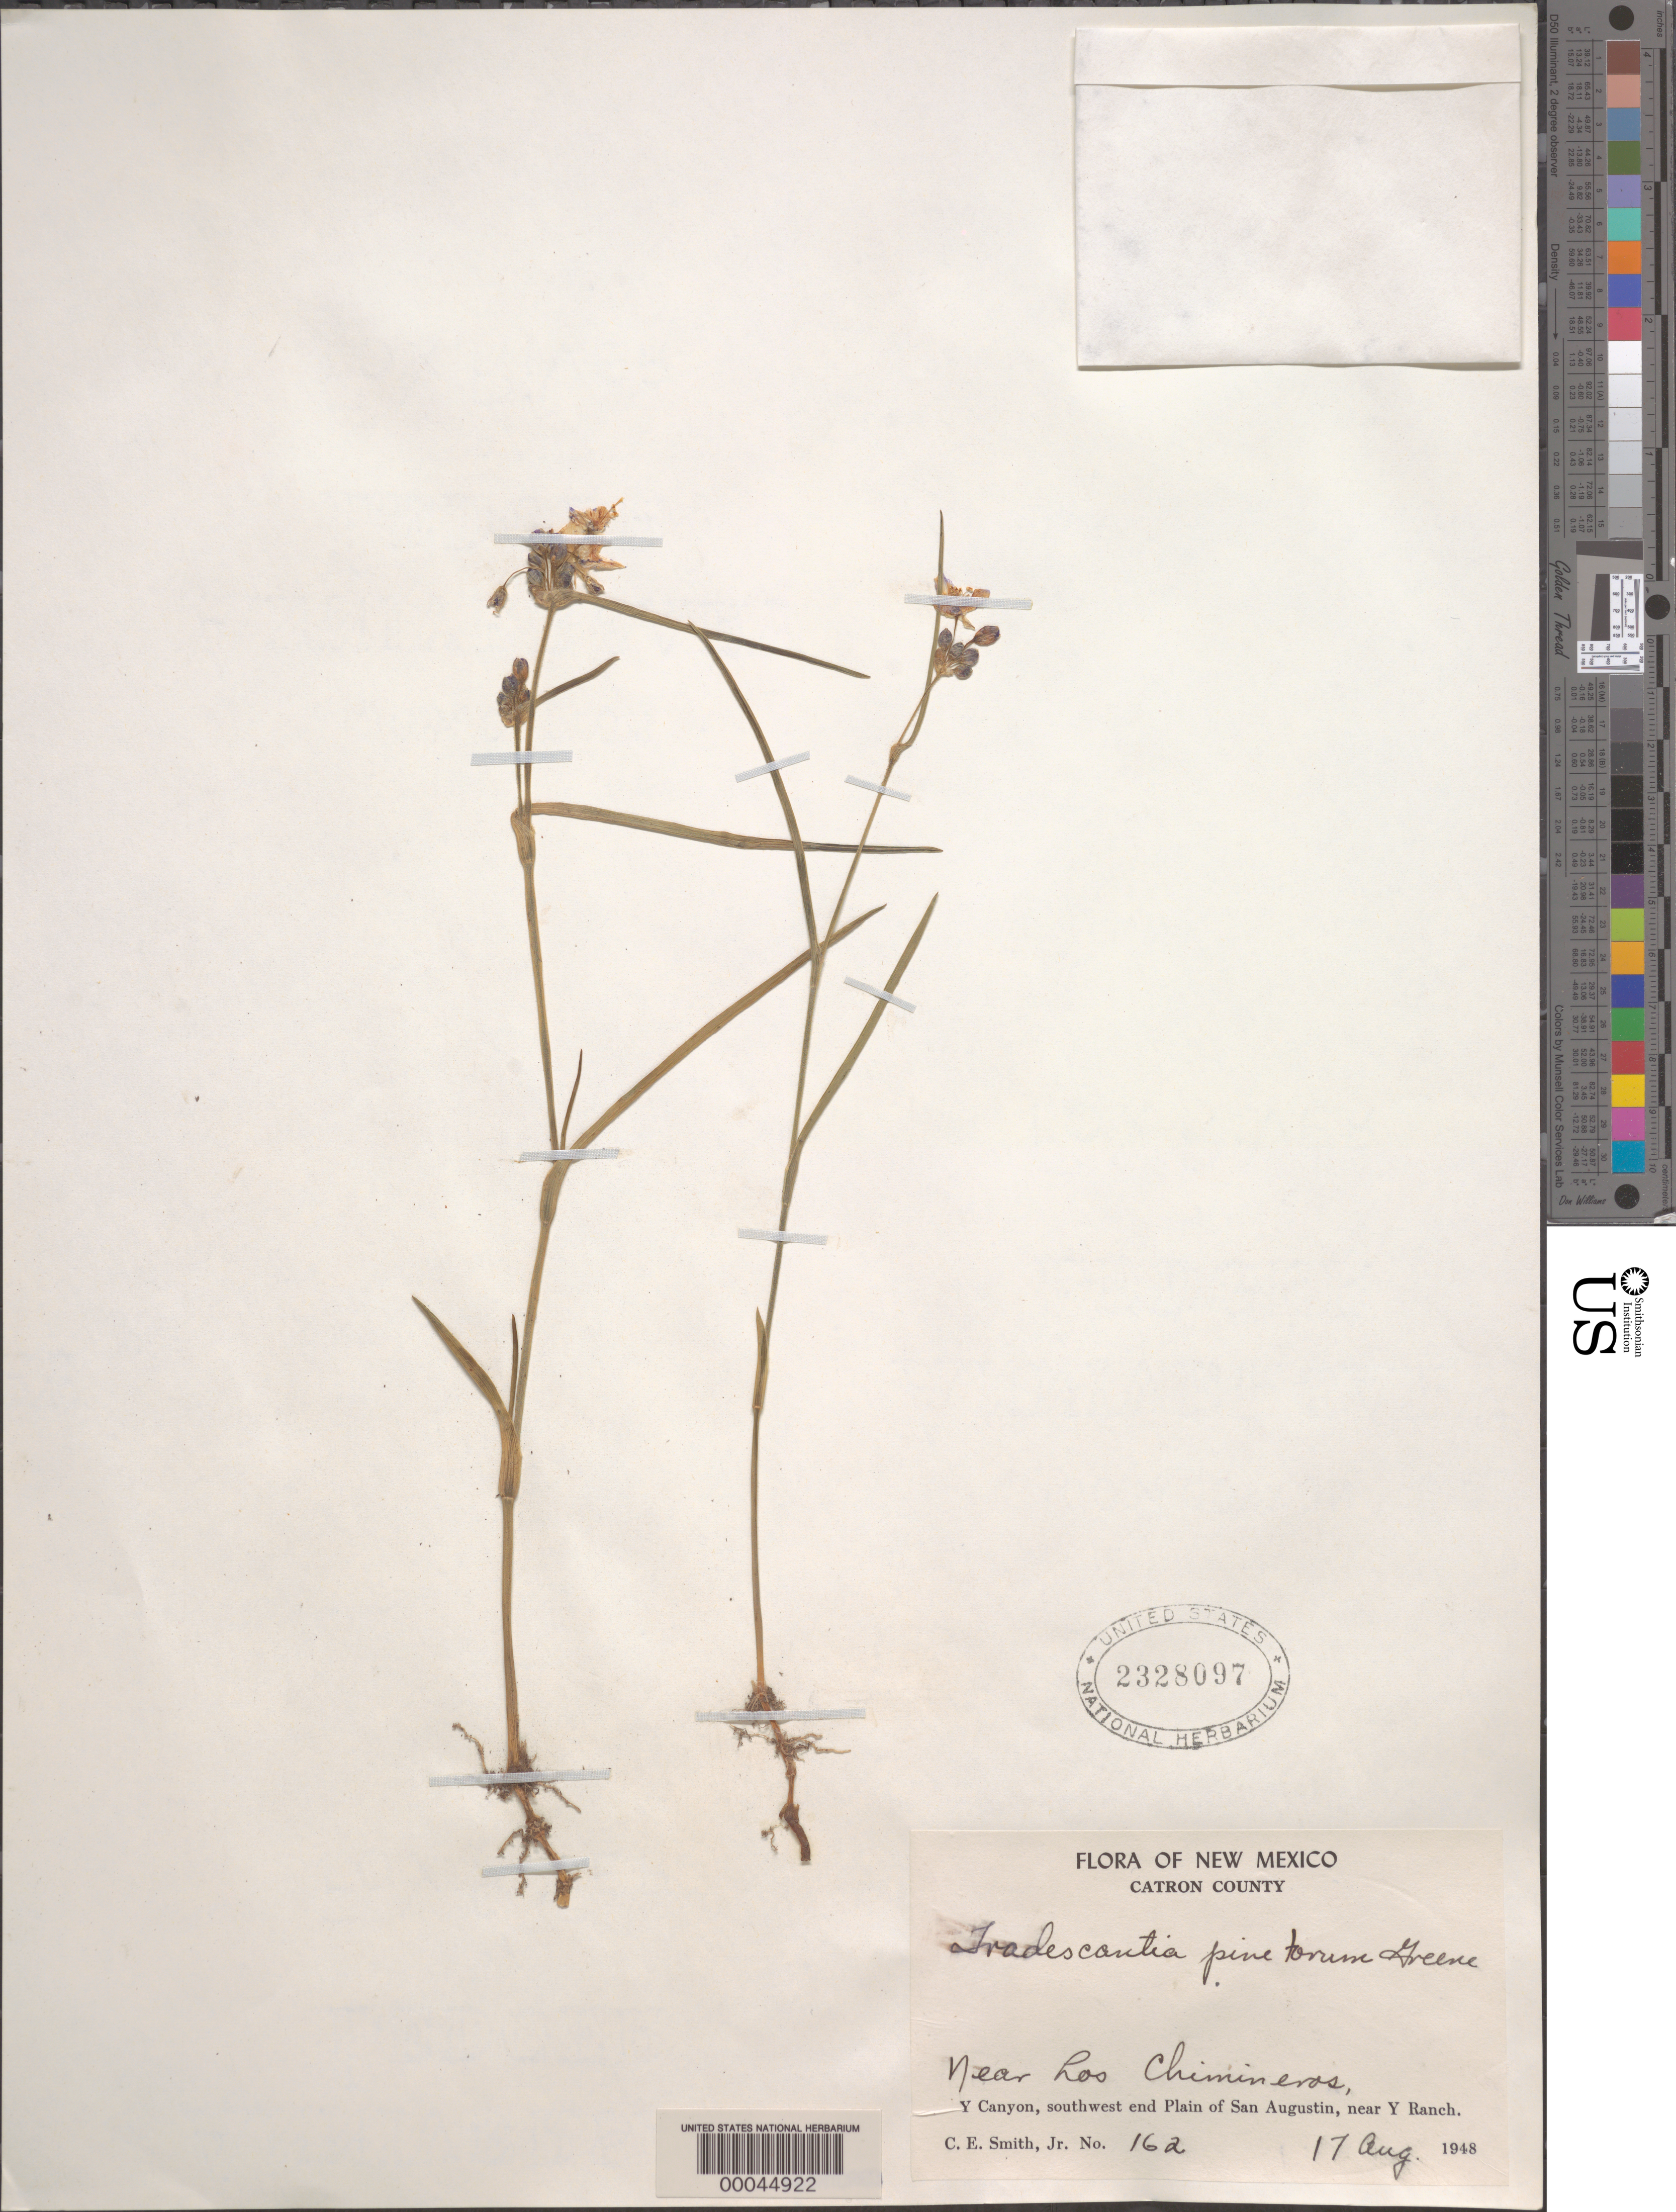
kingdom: Plantae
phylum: Tracheophyta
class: Liliopsida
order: Commelinales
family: Commelinaceae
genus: Tradescantia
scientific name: Tradescantia pinetorum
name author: Greene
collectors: C. E. Smith Jr.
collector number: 162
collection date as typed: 17 Aug 1948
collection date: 1948-08-17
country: United States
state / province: New Mexico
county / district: Catron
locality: Near los chimineros, plain of san augustin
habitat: Canyon plain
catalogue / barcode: US 2328097